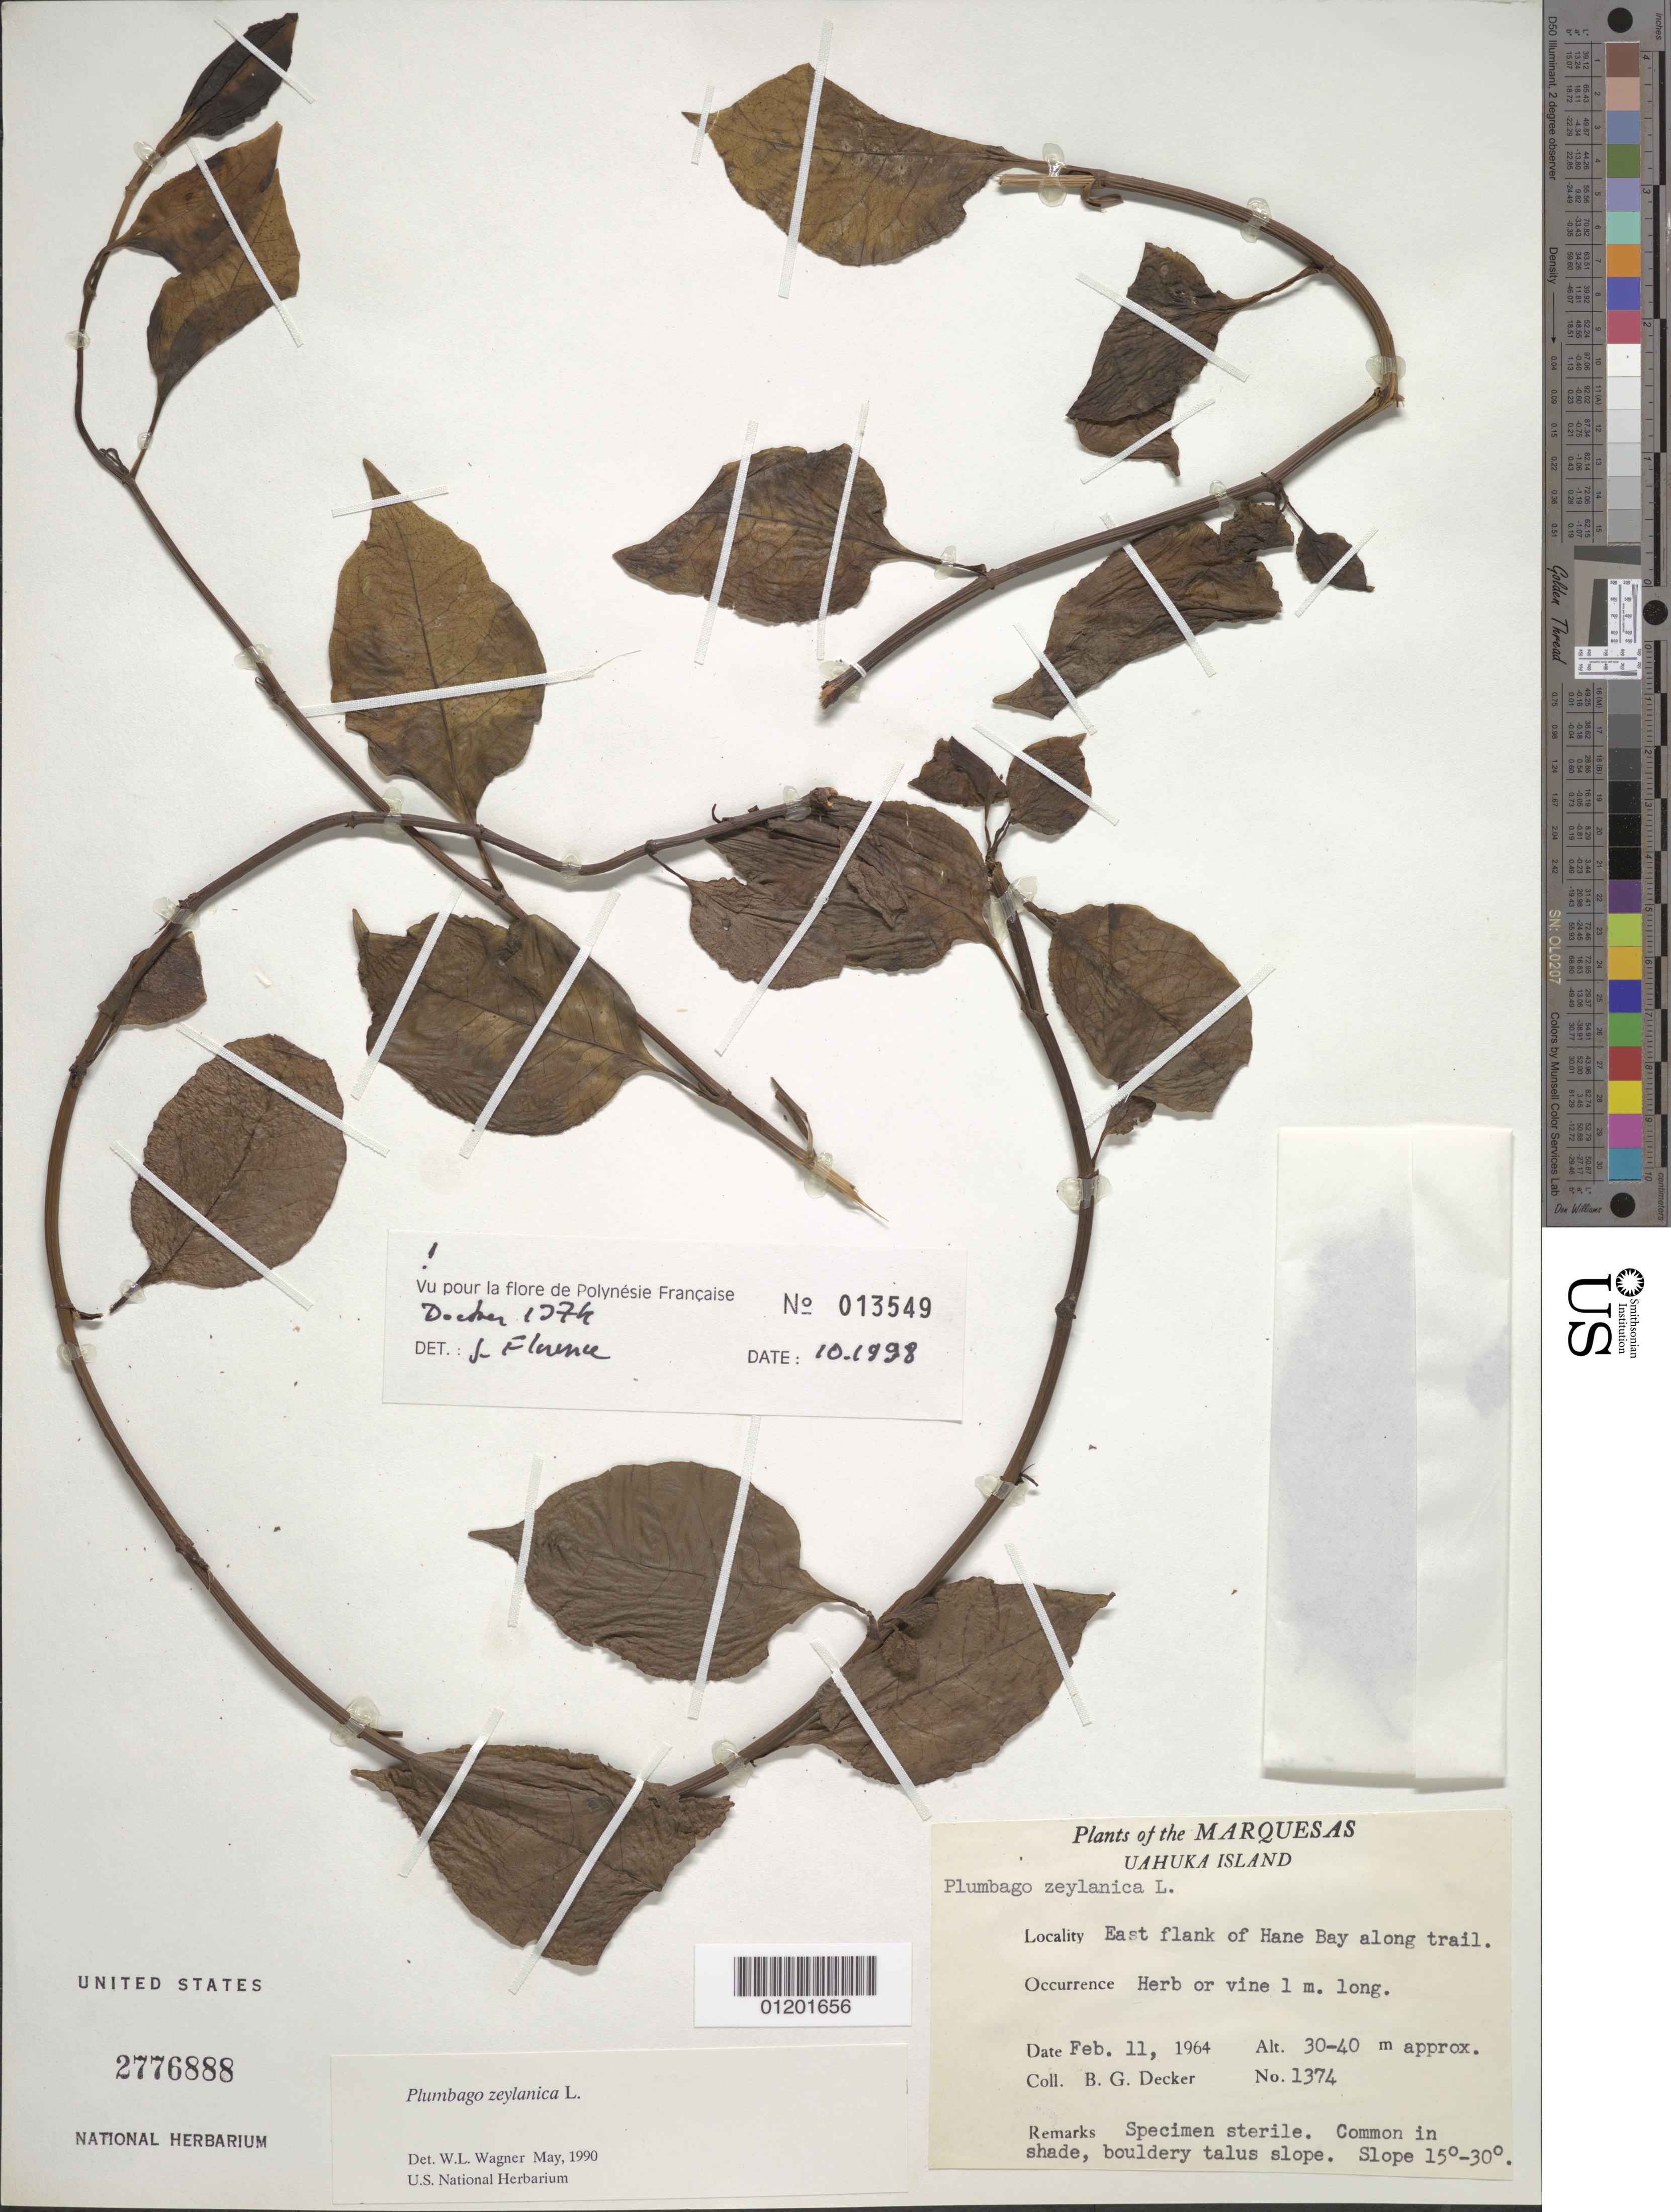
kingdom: Plantae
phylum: Tracheophyta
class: Magnoliopsida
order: Caryophyllales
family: Plumbaginaceae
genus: Plumbago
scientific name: Plumbago zeylanica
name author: L.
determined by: Wagner, W. L., (BOT), Smithsonian Institution - National Museum of Natural History (UNITED STATES)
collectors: B. G. Decker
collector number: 1374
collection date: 1964-02-11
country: French Polynesia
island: Ua Huka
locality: E flank of Hane Bay along trail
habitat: shady, bouldery talus slope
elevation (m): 30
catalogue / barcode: US 2776888